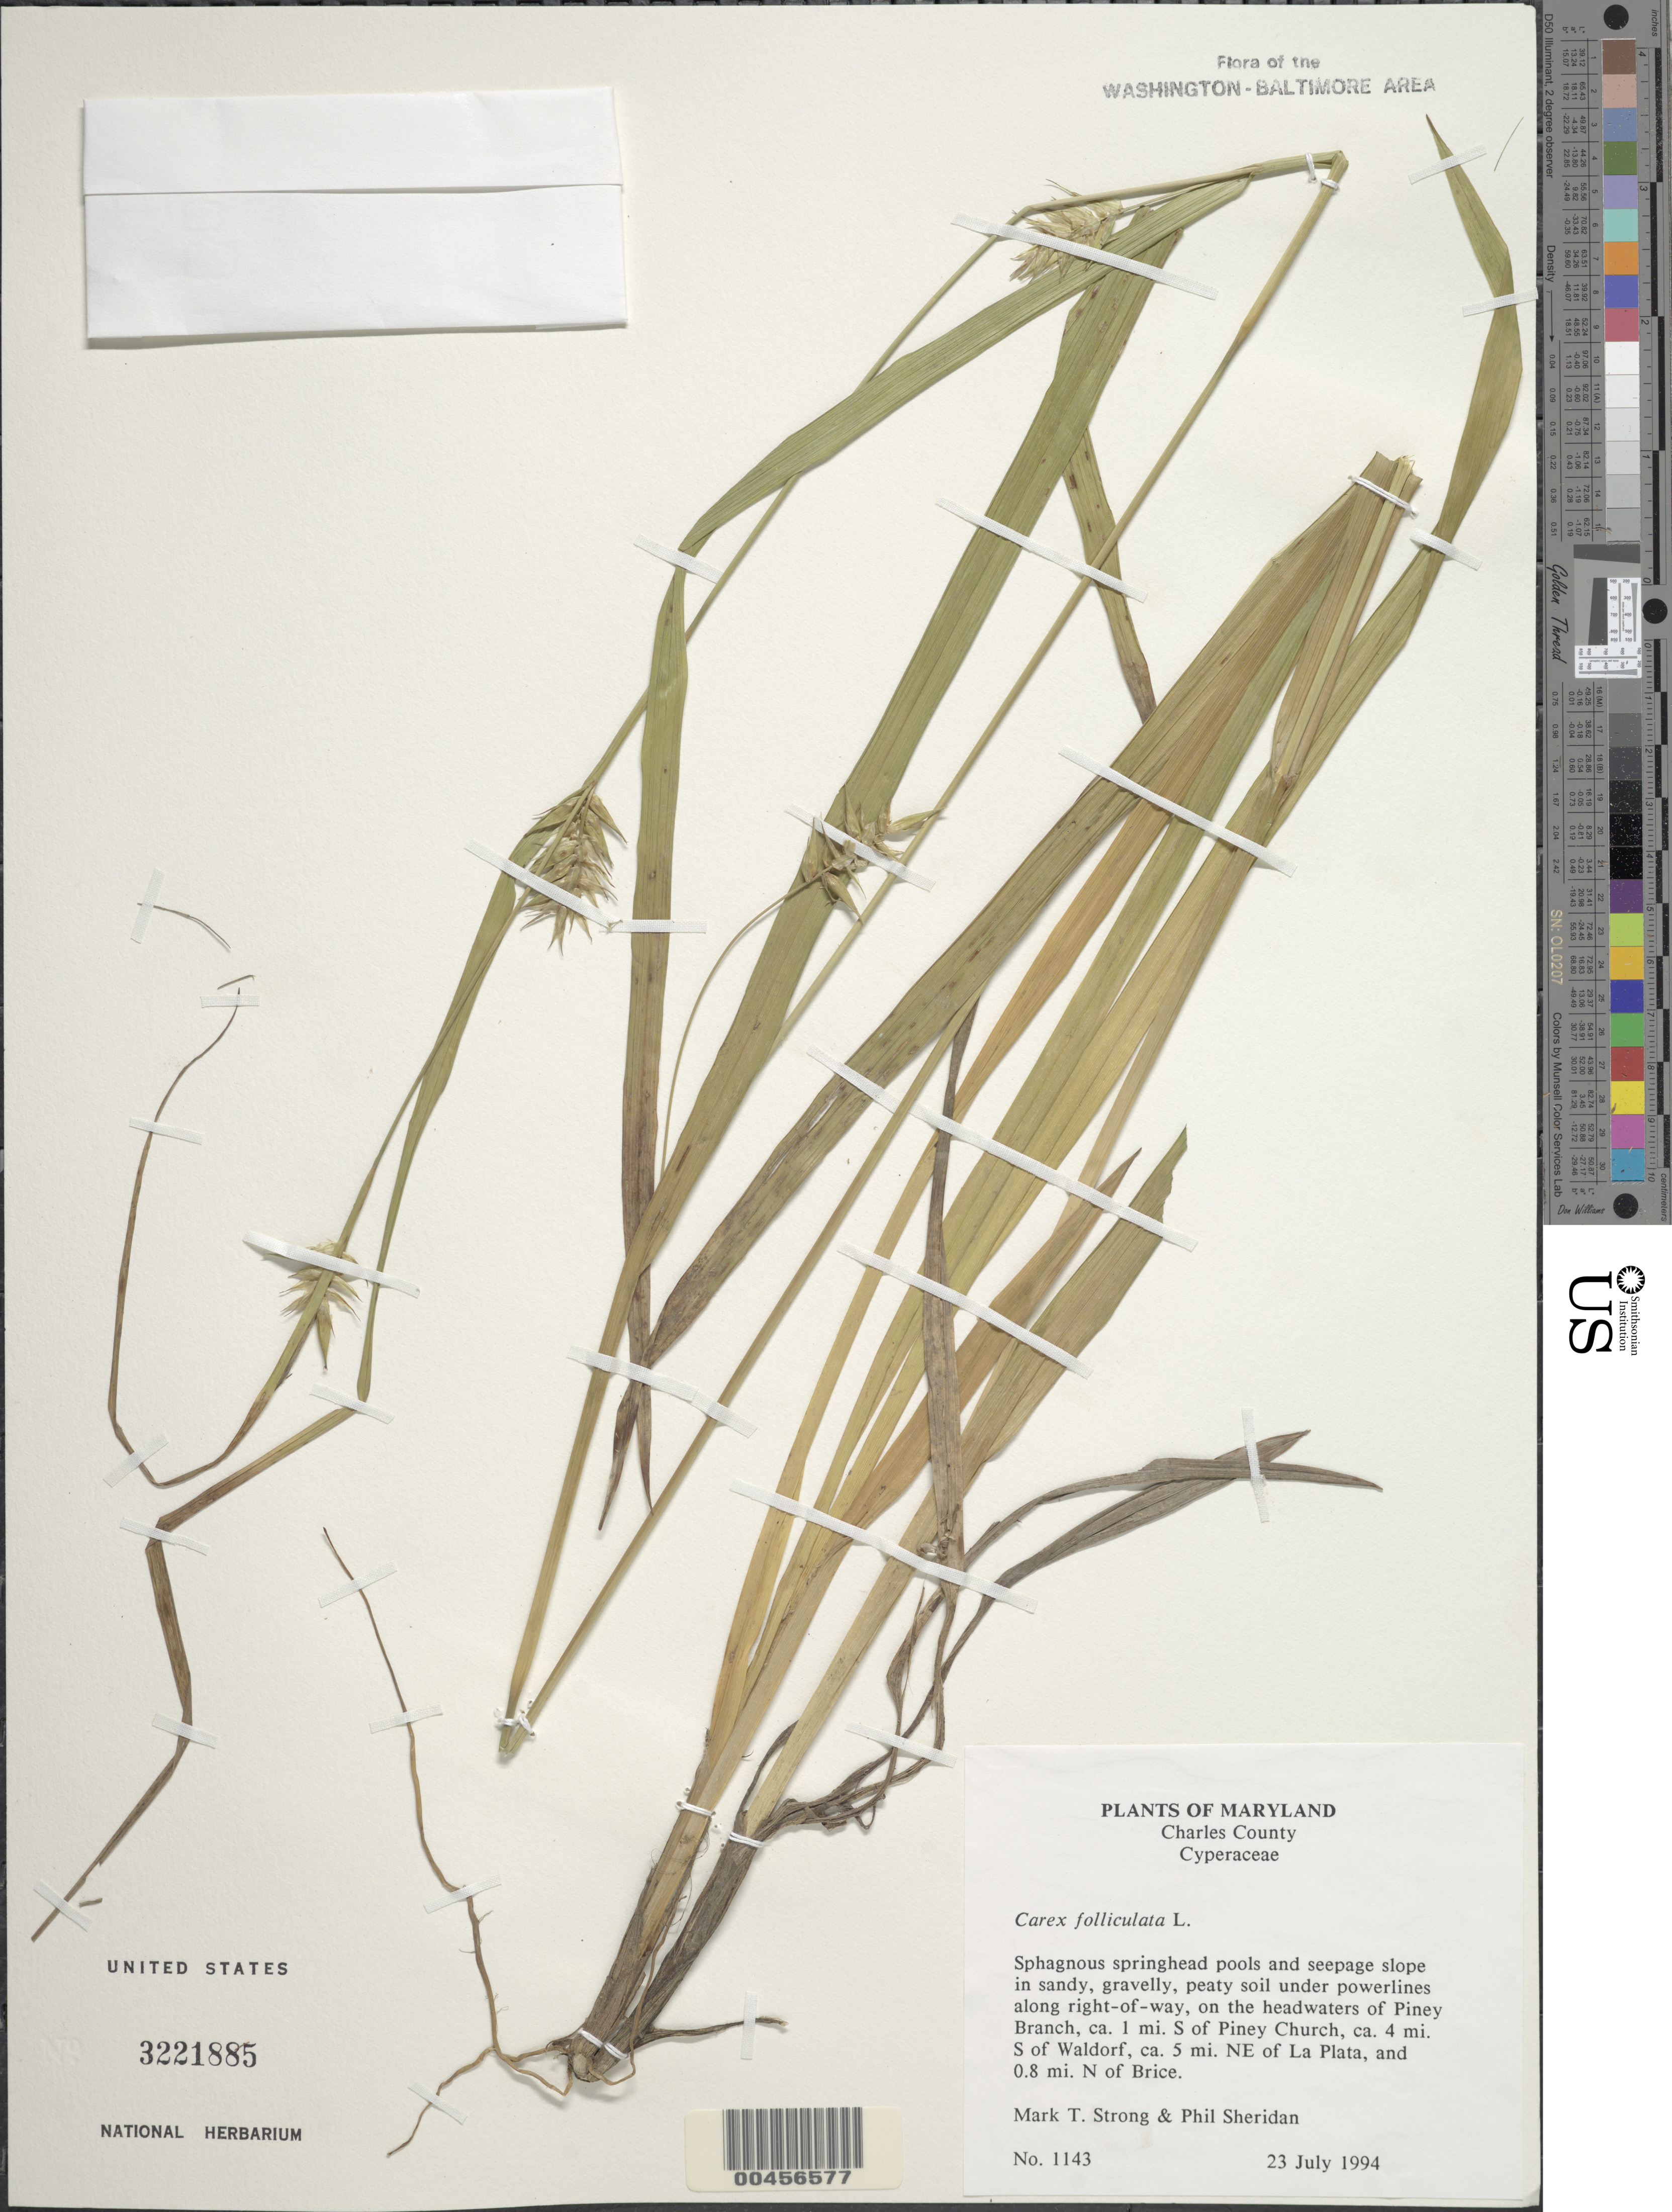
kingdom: Plantae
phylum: Tracheophyta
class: Liliopsida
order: Poales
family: Cyperaceae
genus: Carex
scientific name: Carex folliculata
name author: L.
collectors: M. T. Strong & P. Sheridan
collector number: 1143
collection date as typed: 23 Jul 1994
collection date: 1994-07-23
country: United States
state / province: Maryland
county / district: Charles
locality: Piney Branch, S of Piney Church, S of Waldorf, NE of La Plata, N of Brice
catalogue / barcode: US 3221885